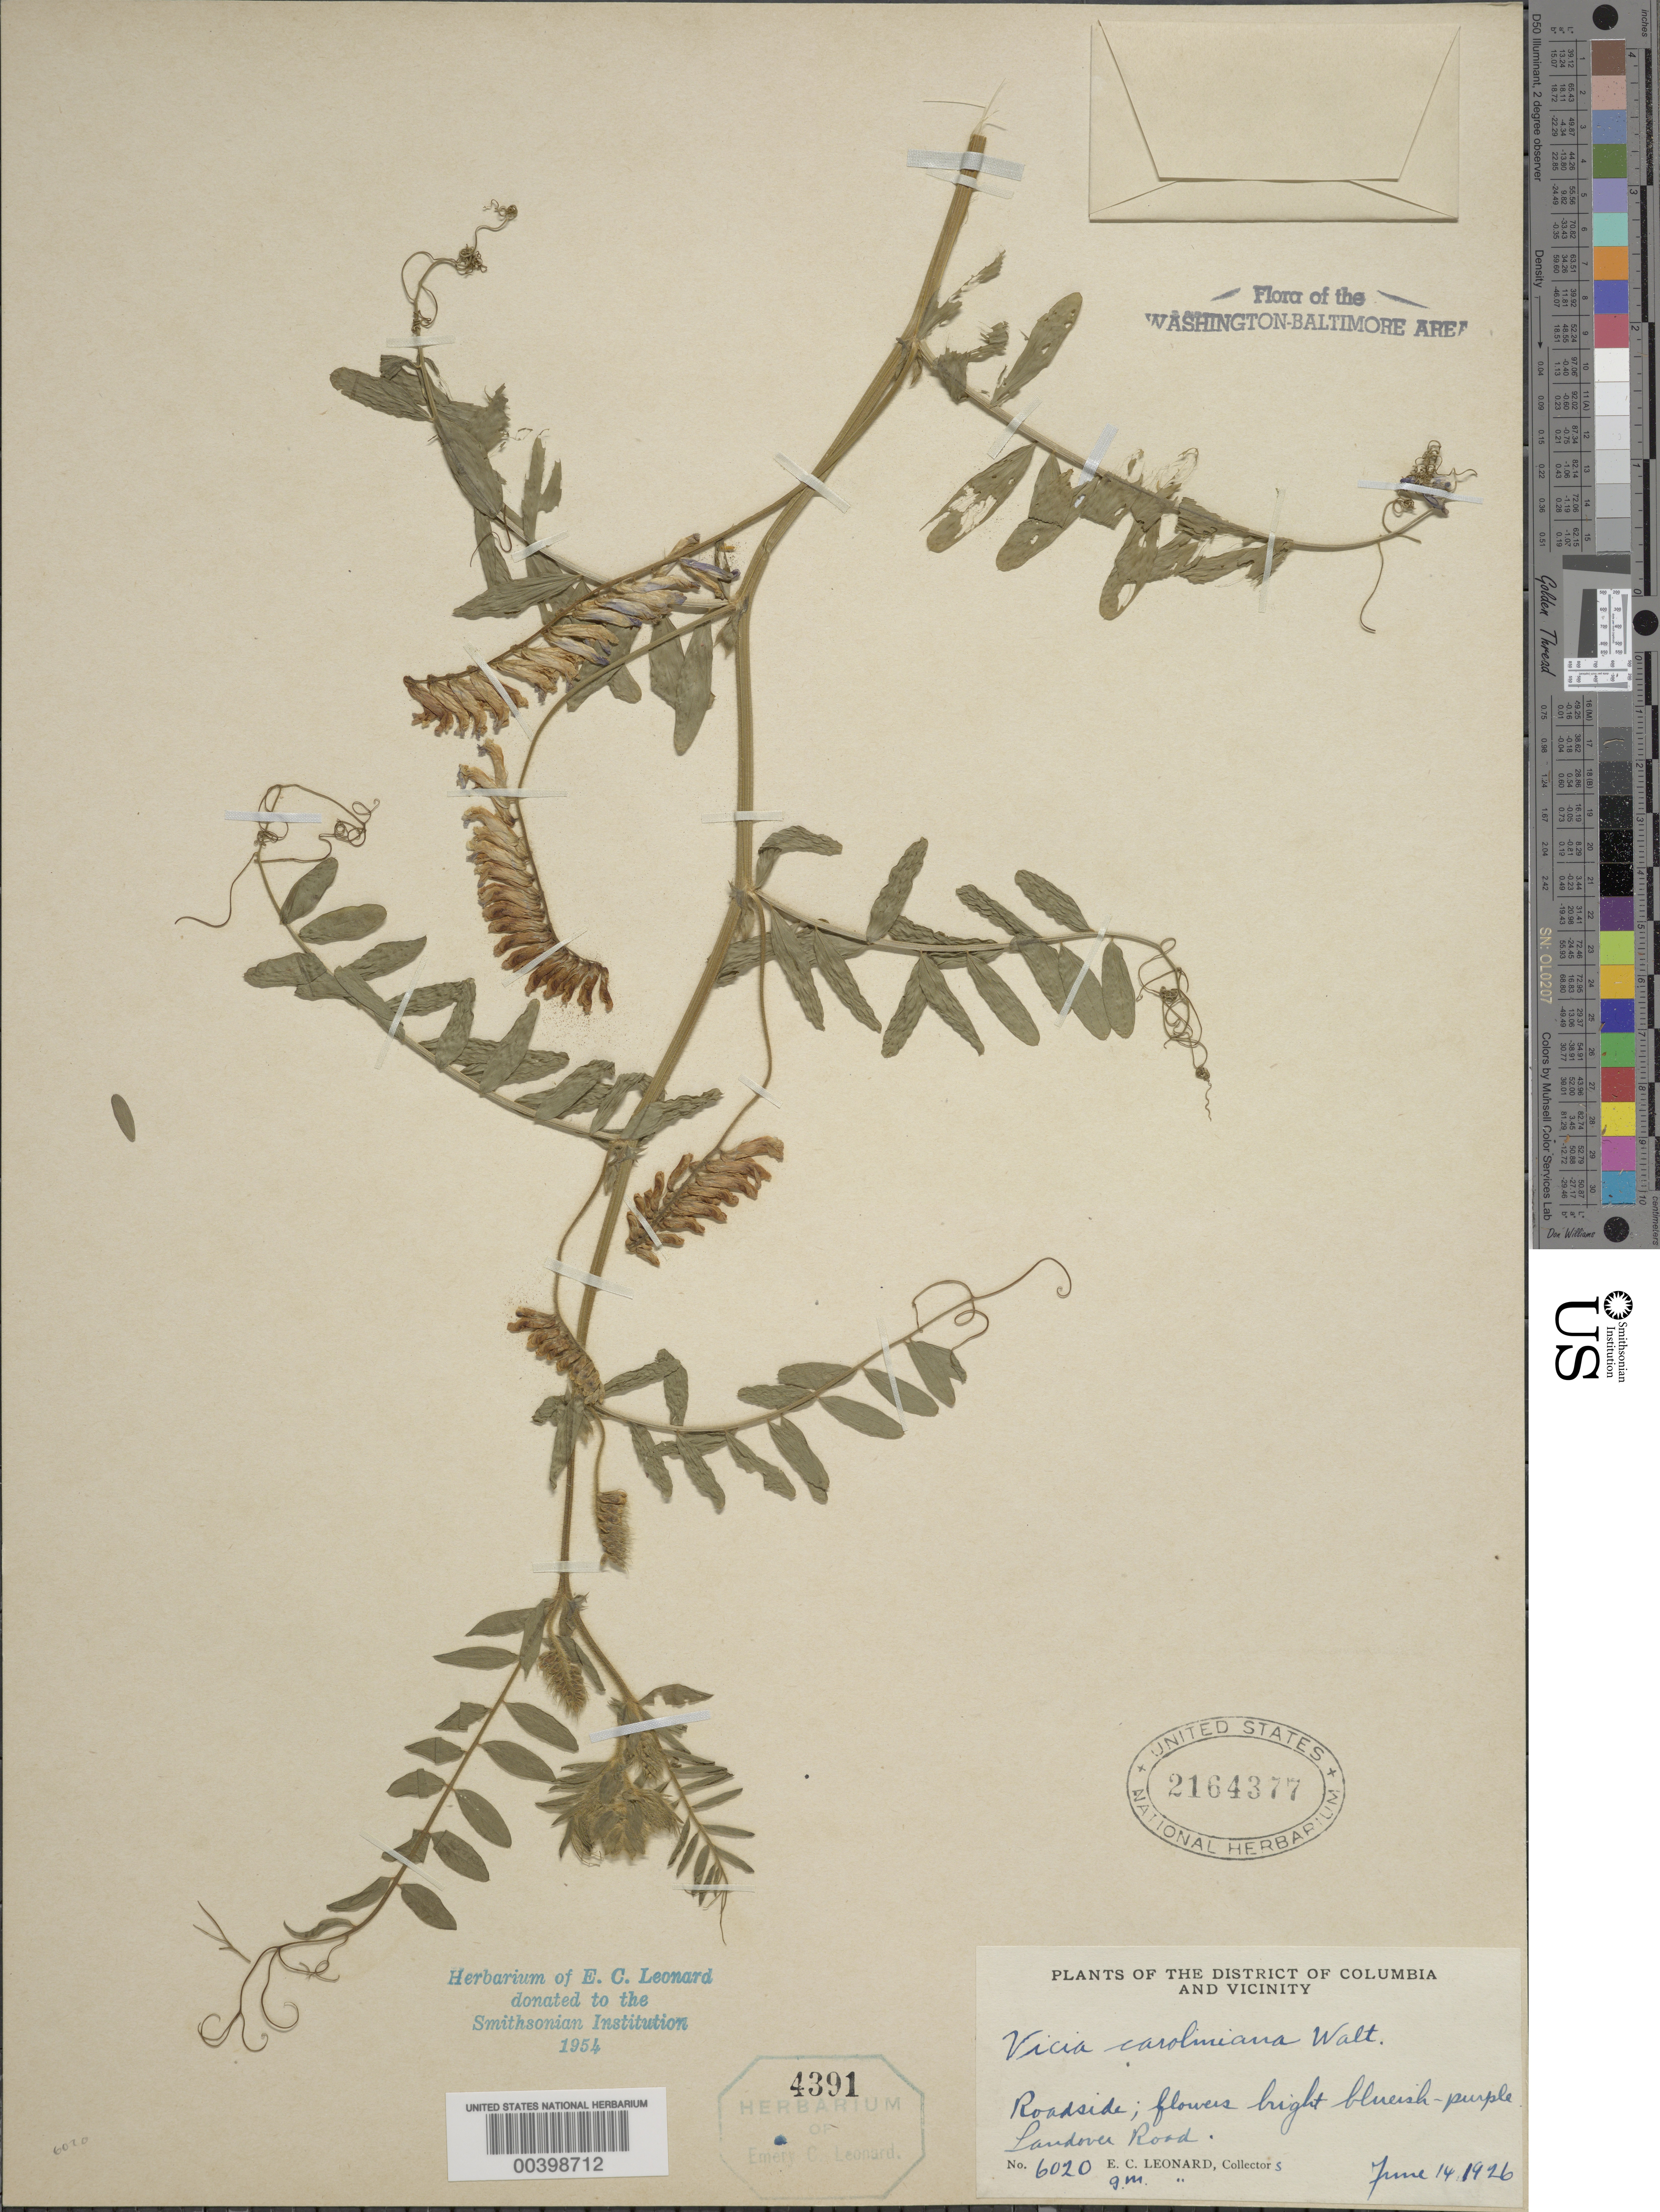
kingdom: Plantae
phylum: Tracheophyta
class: Magnoliopsida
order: Fabales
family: Fabaceae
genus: Vicia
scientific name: Vicia caroliniana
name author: Walter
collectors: E. C. Leonard & G. M. Leonard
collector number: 6020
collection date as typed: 14 Jun 1926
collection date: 1926-06-14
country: United States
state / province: Maryland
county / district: Prince George's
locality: Landover Road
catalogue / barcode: US 2164377